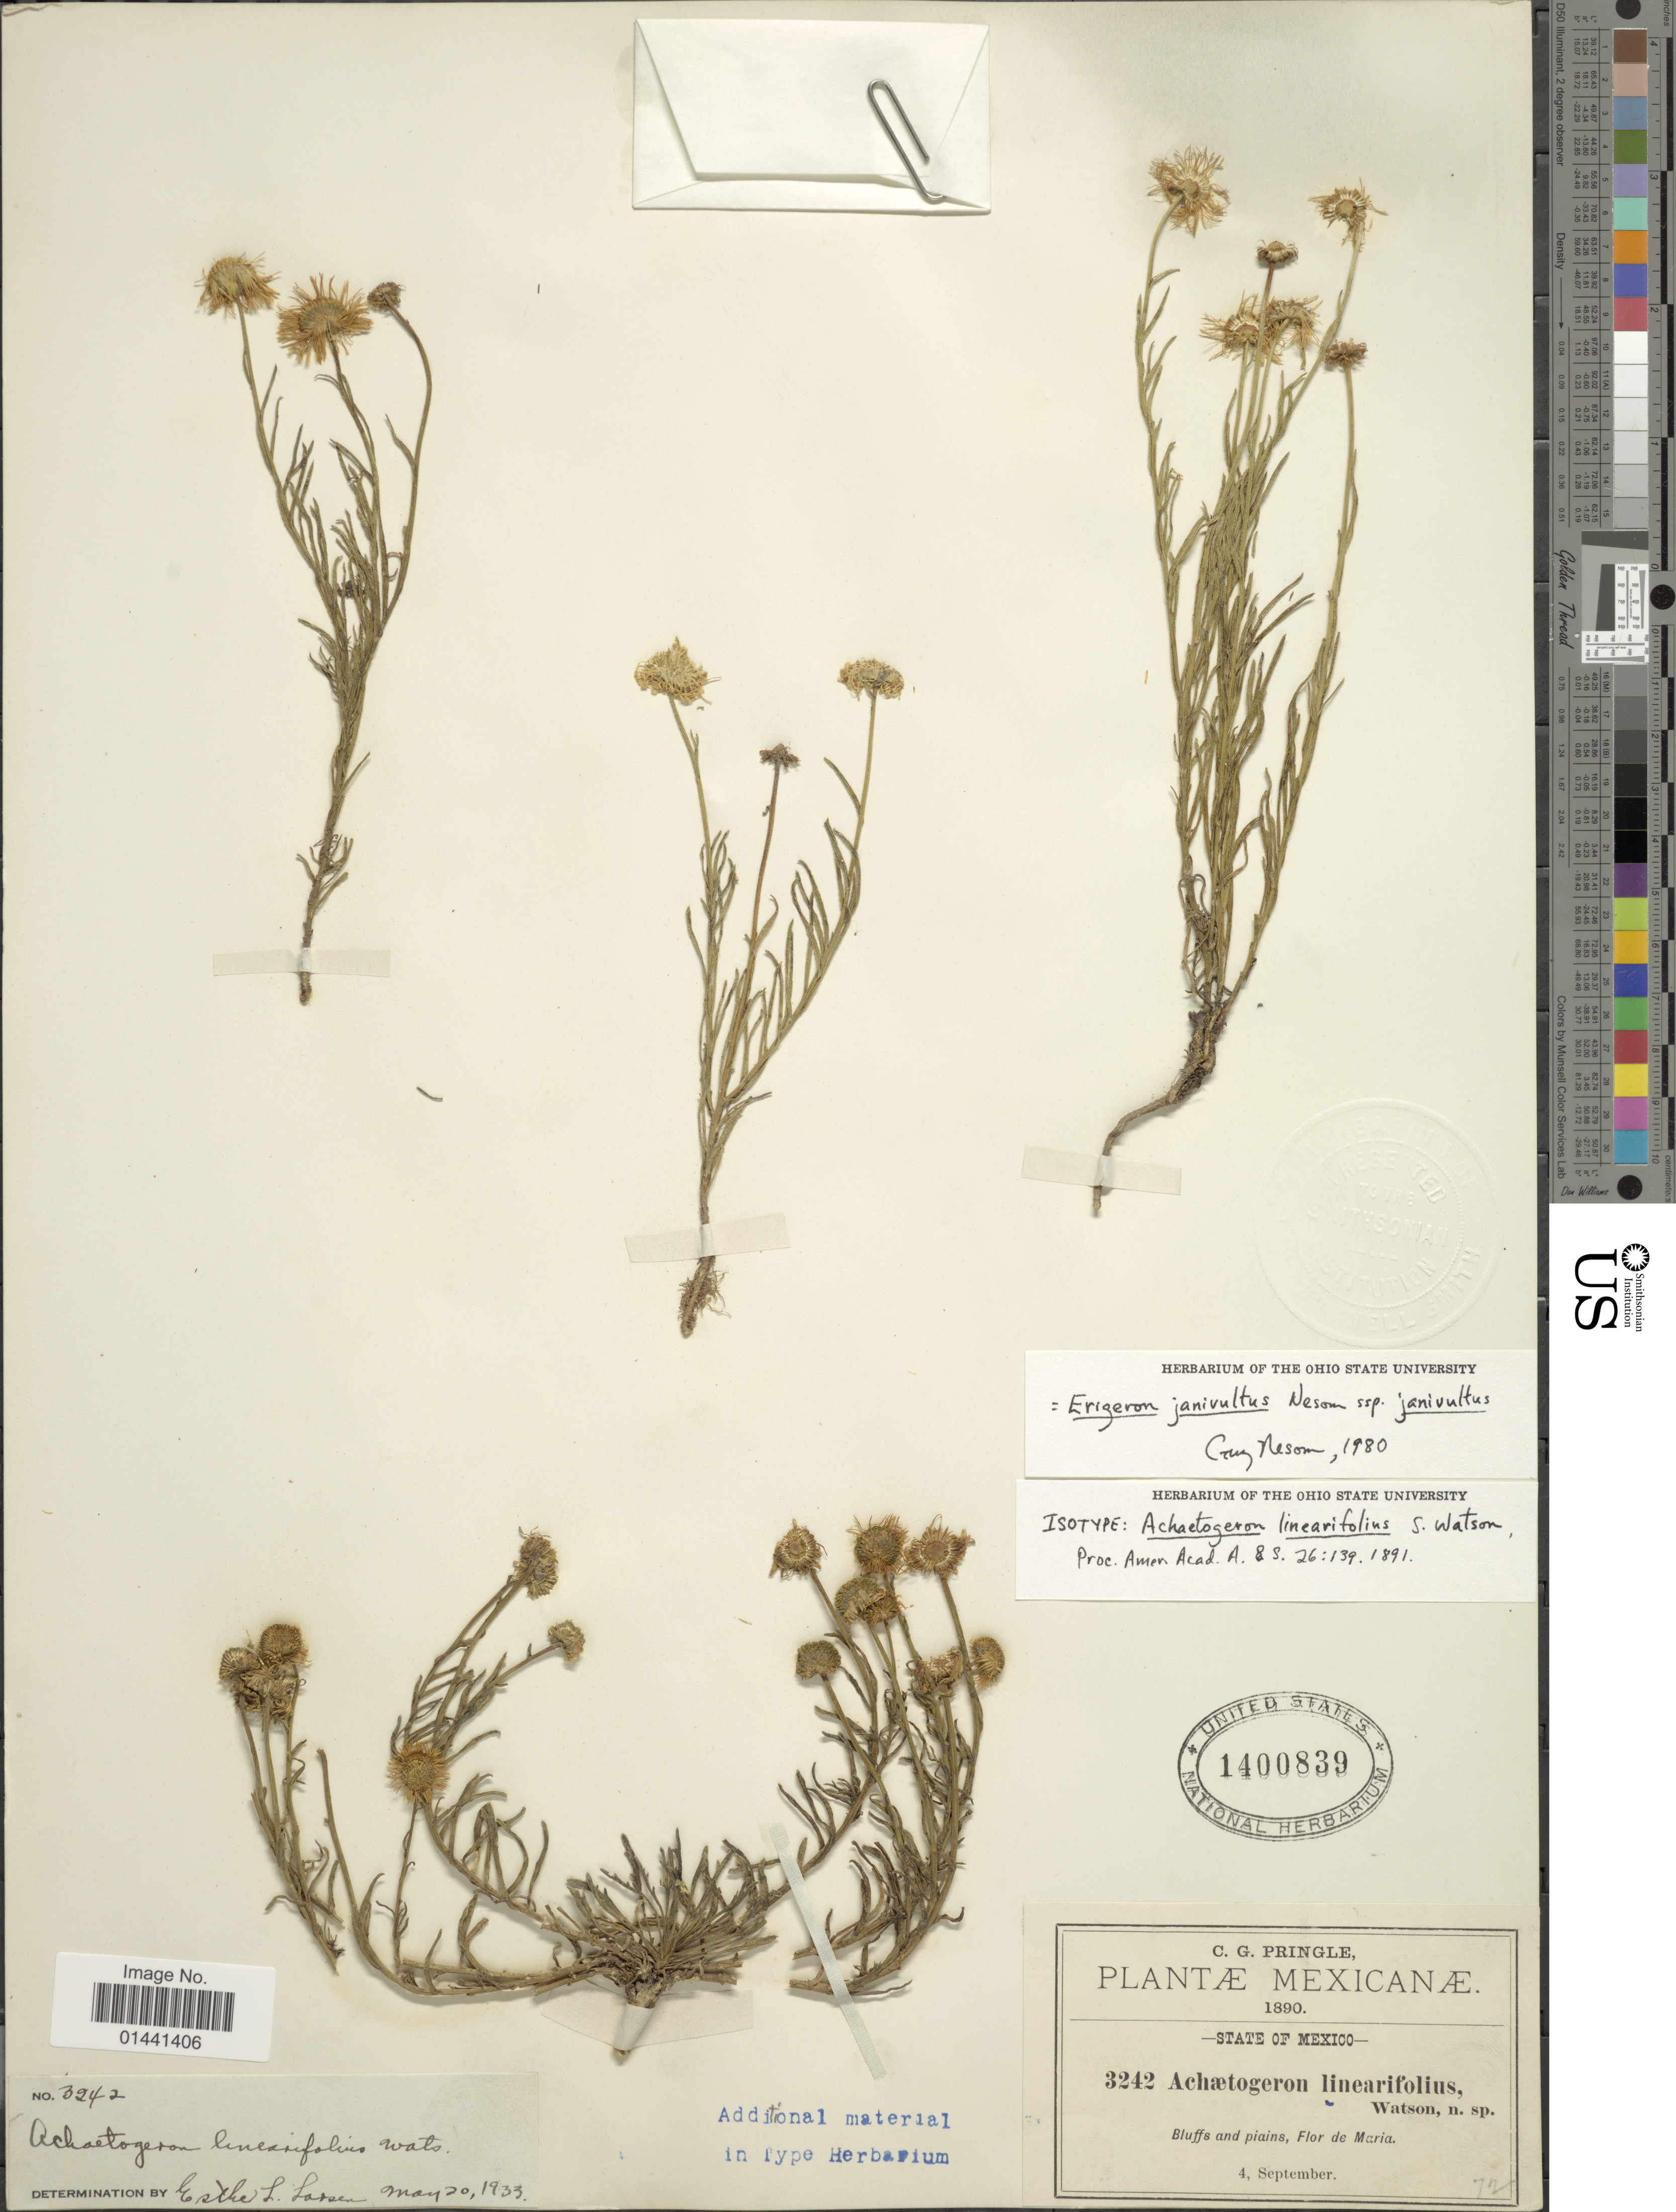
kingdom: Plantae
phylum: Tracheophyta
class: Magnoliopsida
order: Asterales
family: Asteraceae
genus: Erigeron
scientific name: Erigeron janivultus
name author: G.L. Nesom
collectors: C. G. Pringle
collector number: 3242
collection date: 1890-09-04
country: Mexico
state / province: México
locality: Bluffs and pians, Flor de Maria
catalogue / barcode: US 1400839